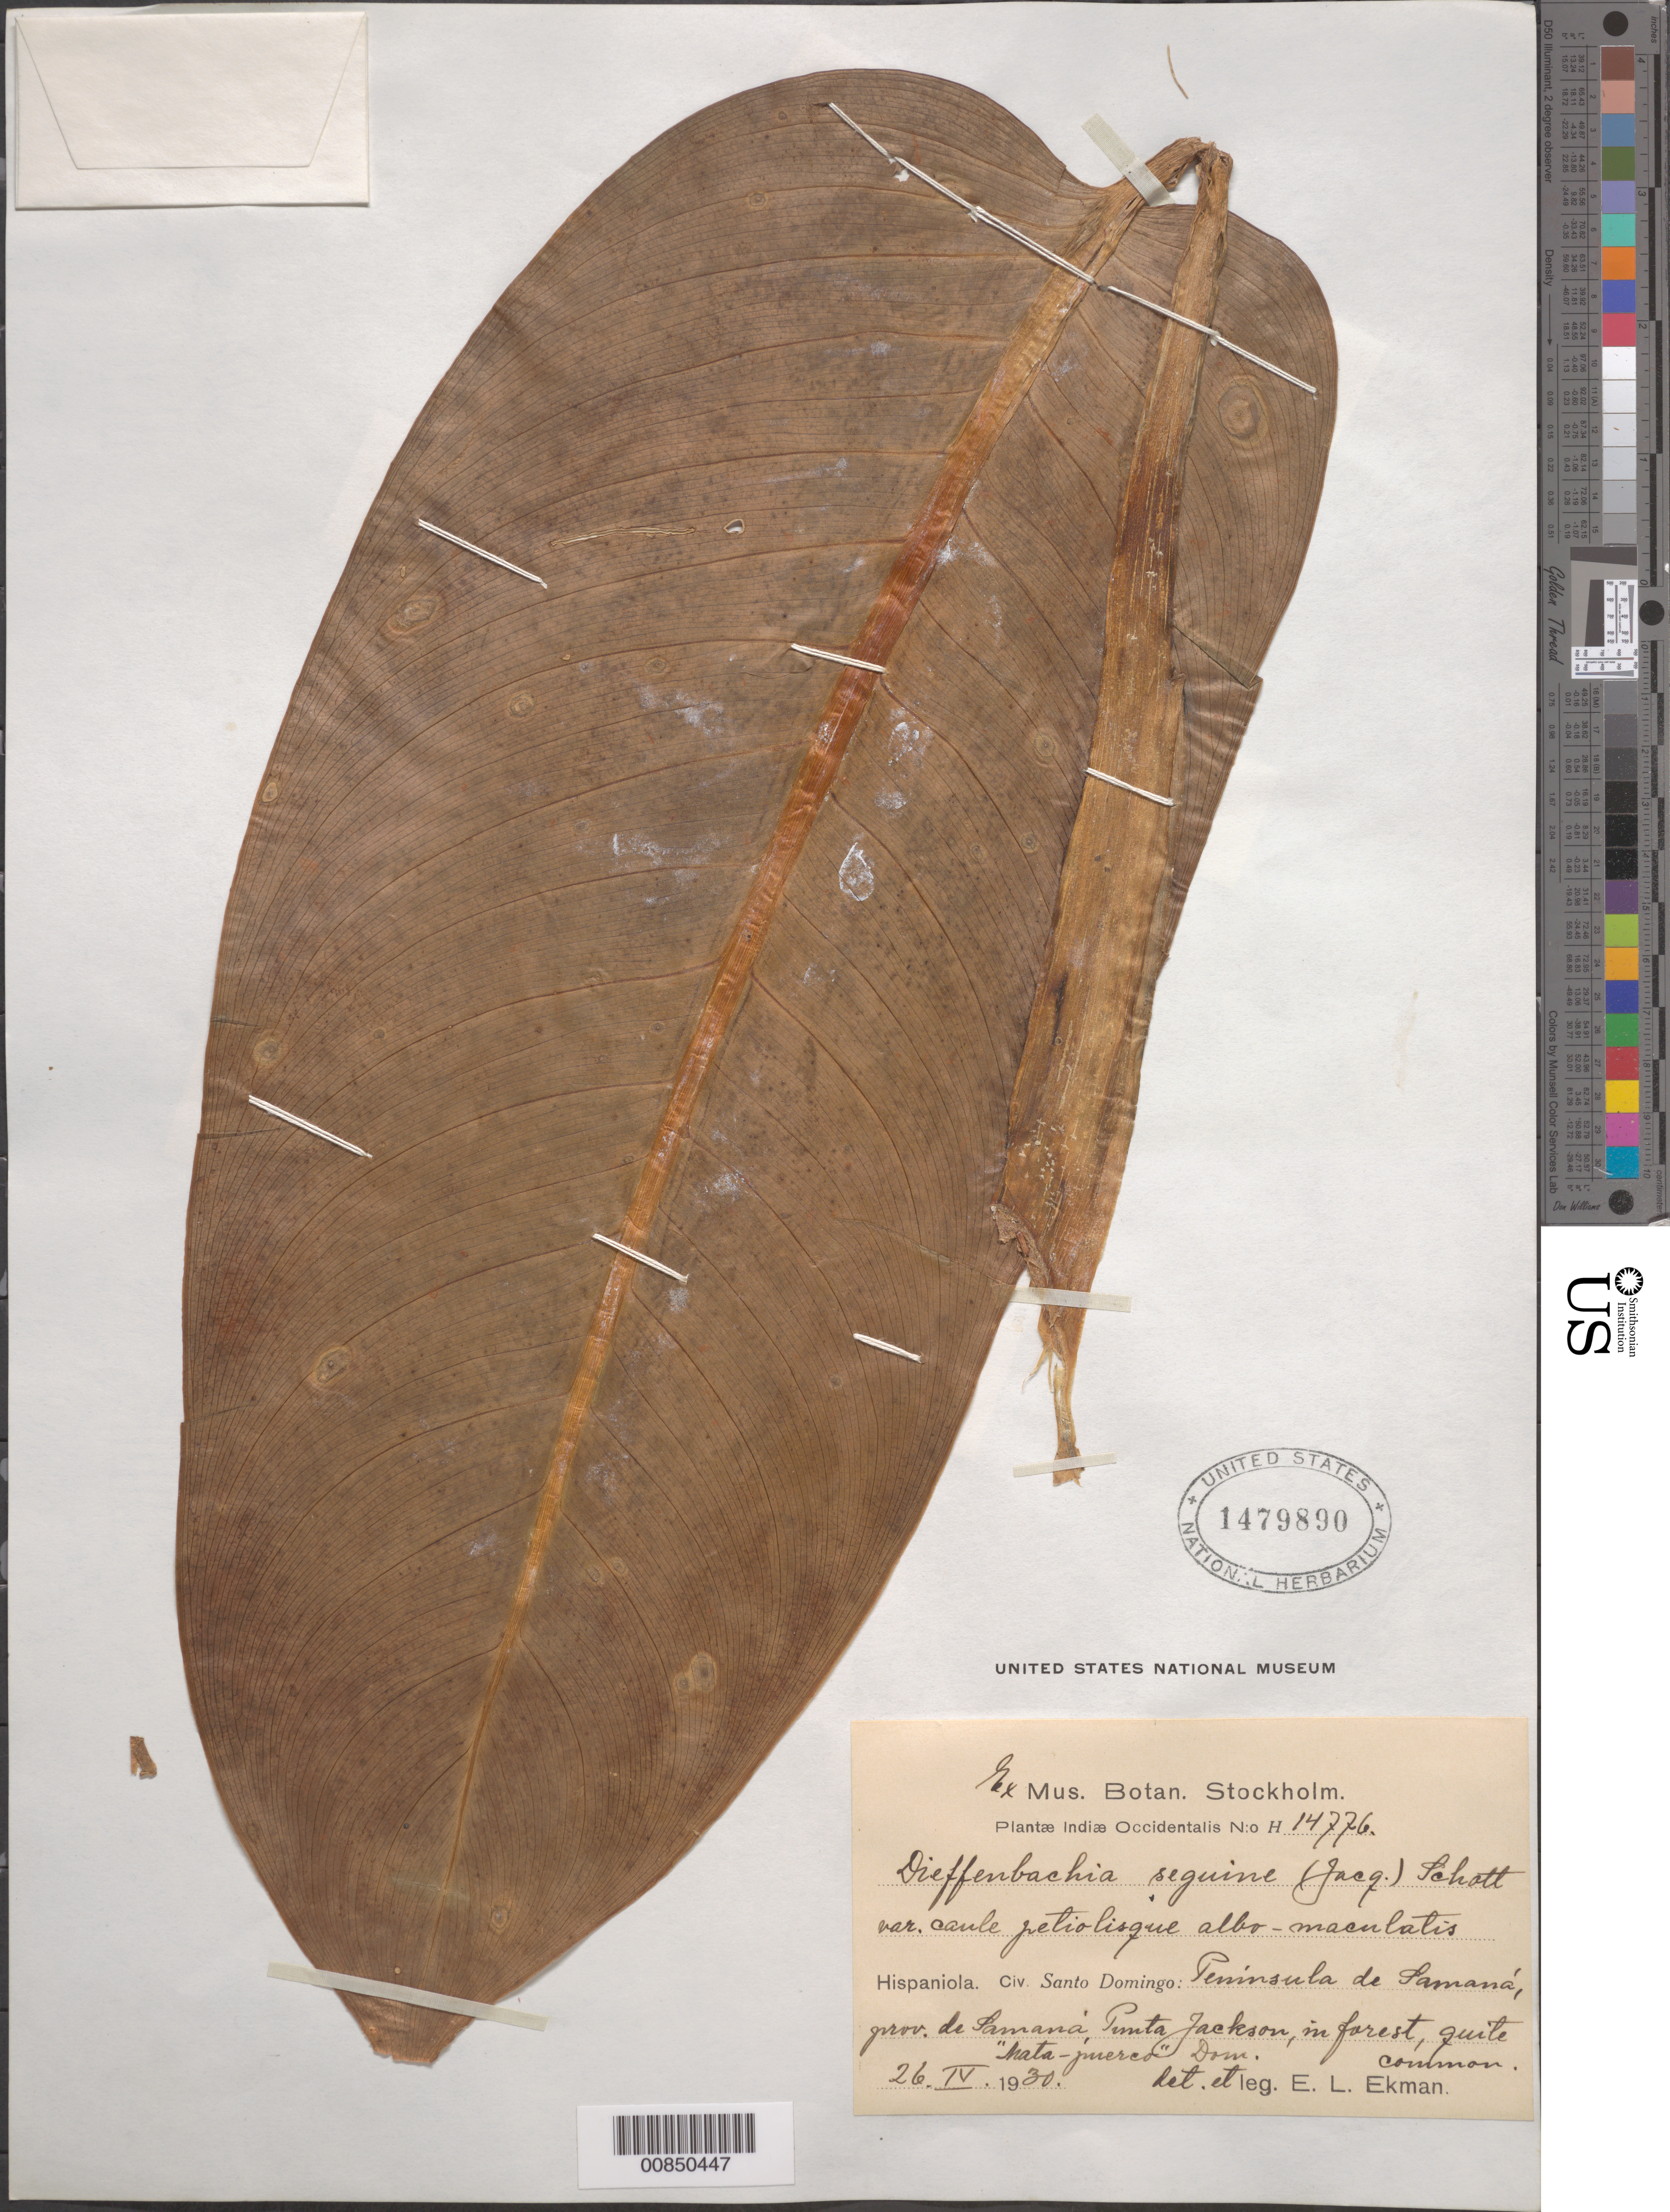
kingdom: Plantae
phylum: Tracheophyta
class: Liliopsida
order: Alismatales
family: Araceae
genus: Dieffenbachia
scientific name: Dieffenbachia seguine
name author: (Jacq.) Schott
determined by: Ekman, E. L.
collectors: E. L. Ekman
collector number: H 14776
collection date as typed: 26 Apr 1930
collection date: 1930-04-26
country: Dominican Republic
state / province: Samana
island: Hispaniola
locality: Peninsula de Samaná, Punta Jackson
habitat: In forest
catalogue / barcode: US 1479890